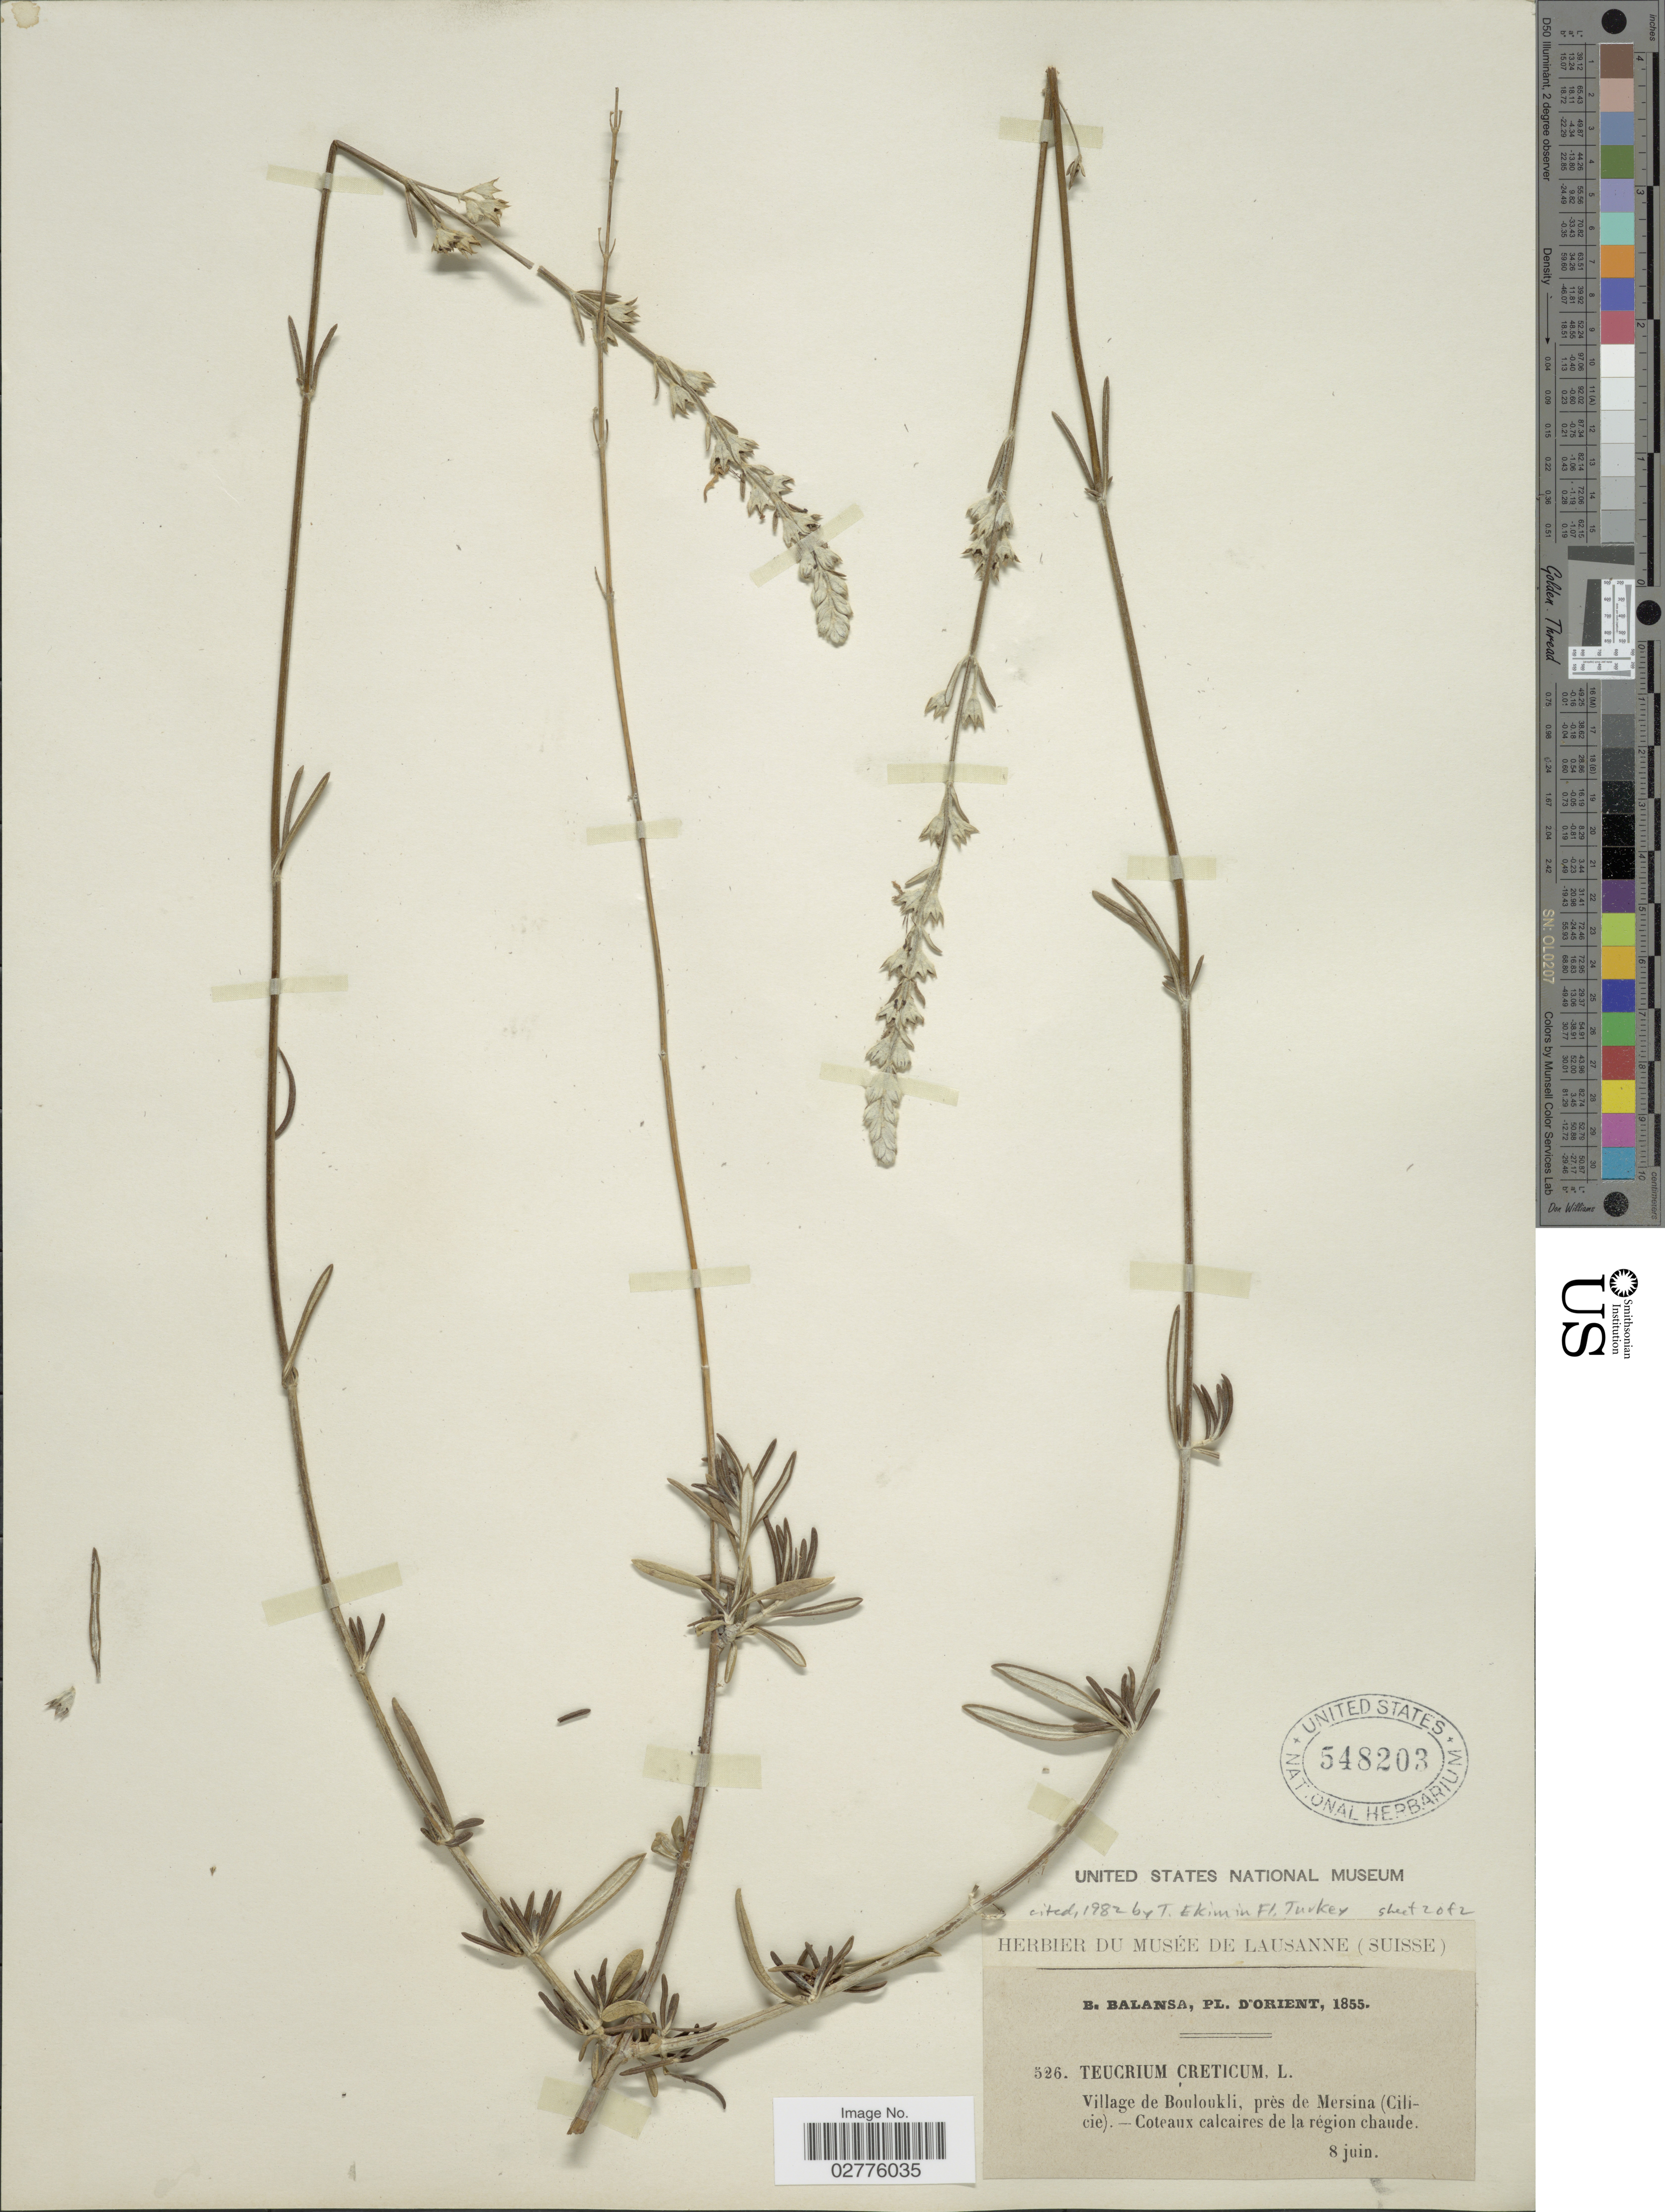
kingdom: Plantae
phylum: Tracheophyta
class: Magnoliopsida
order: Lamiales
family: Lamiaceae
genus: Teucrium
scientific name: Teucrium creticum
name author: L.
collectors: B. Balansa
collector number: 526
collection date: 1855-06-08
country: Turkey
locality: Orient, Village de Bouloukli, près de Mersina (Cilicie).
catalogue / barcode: US 548203